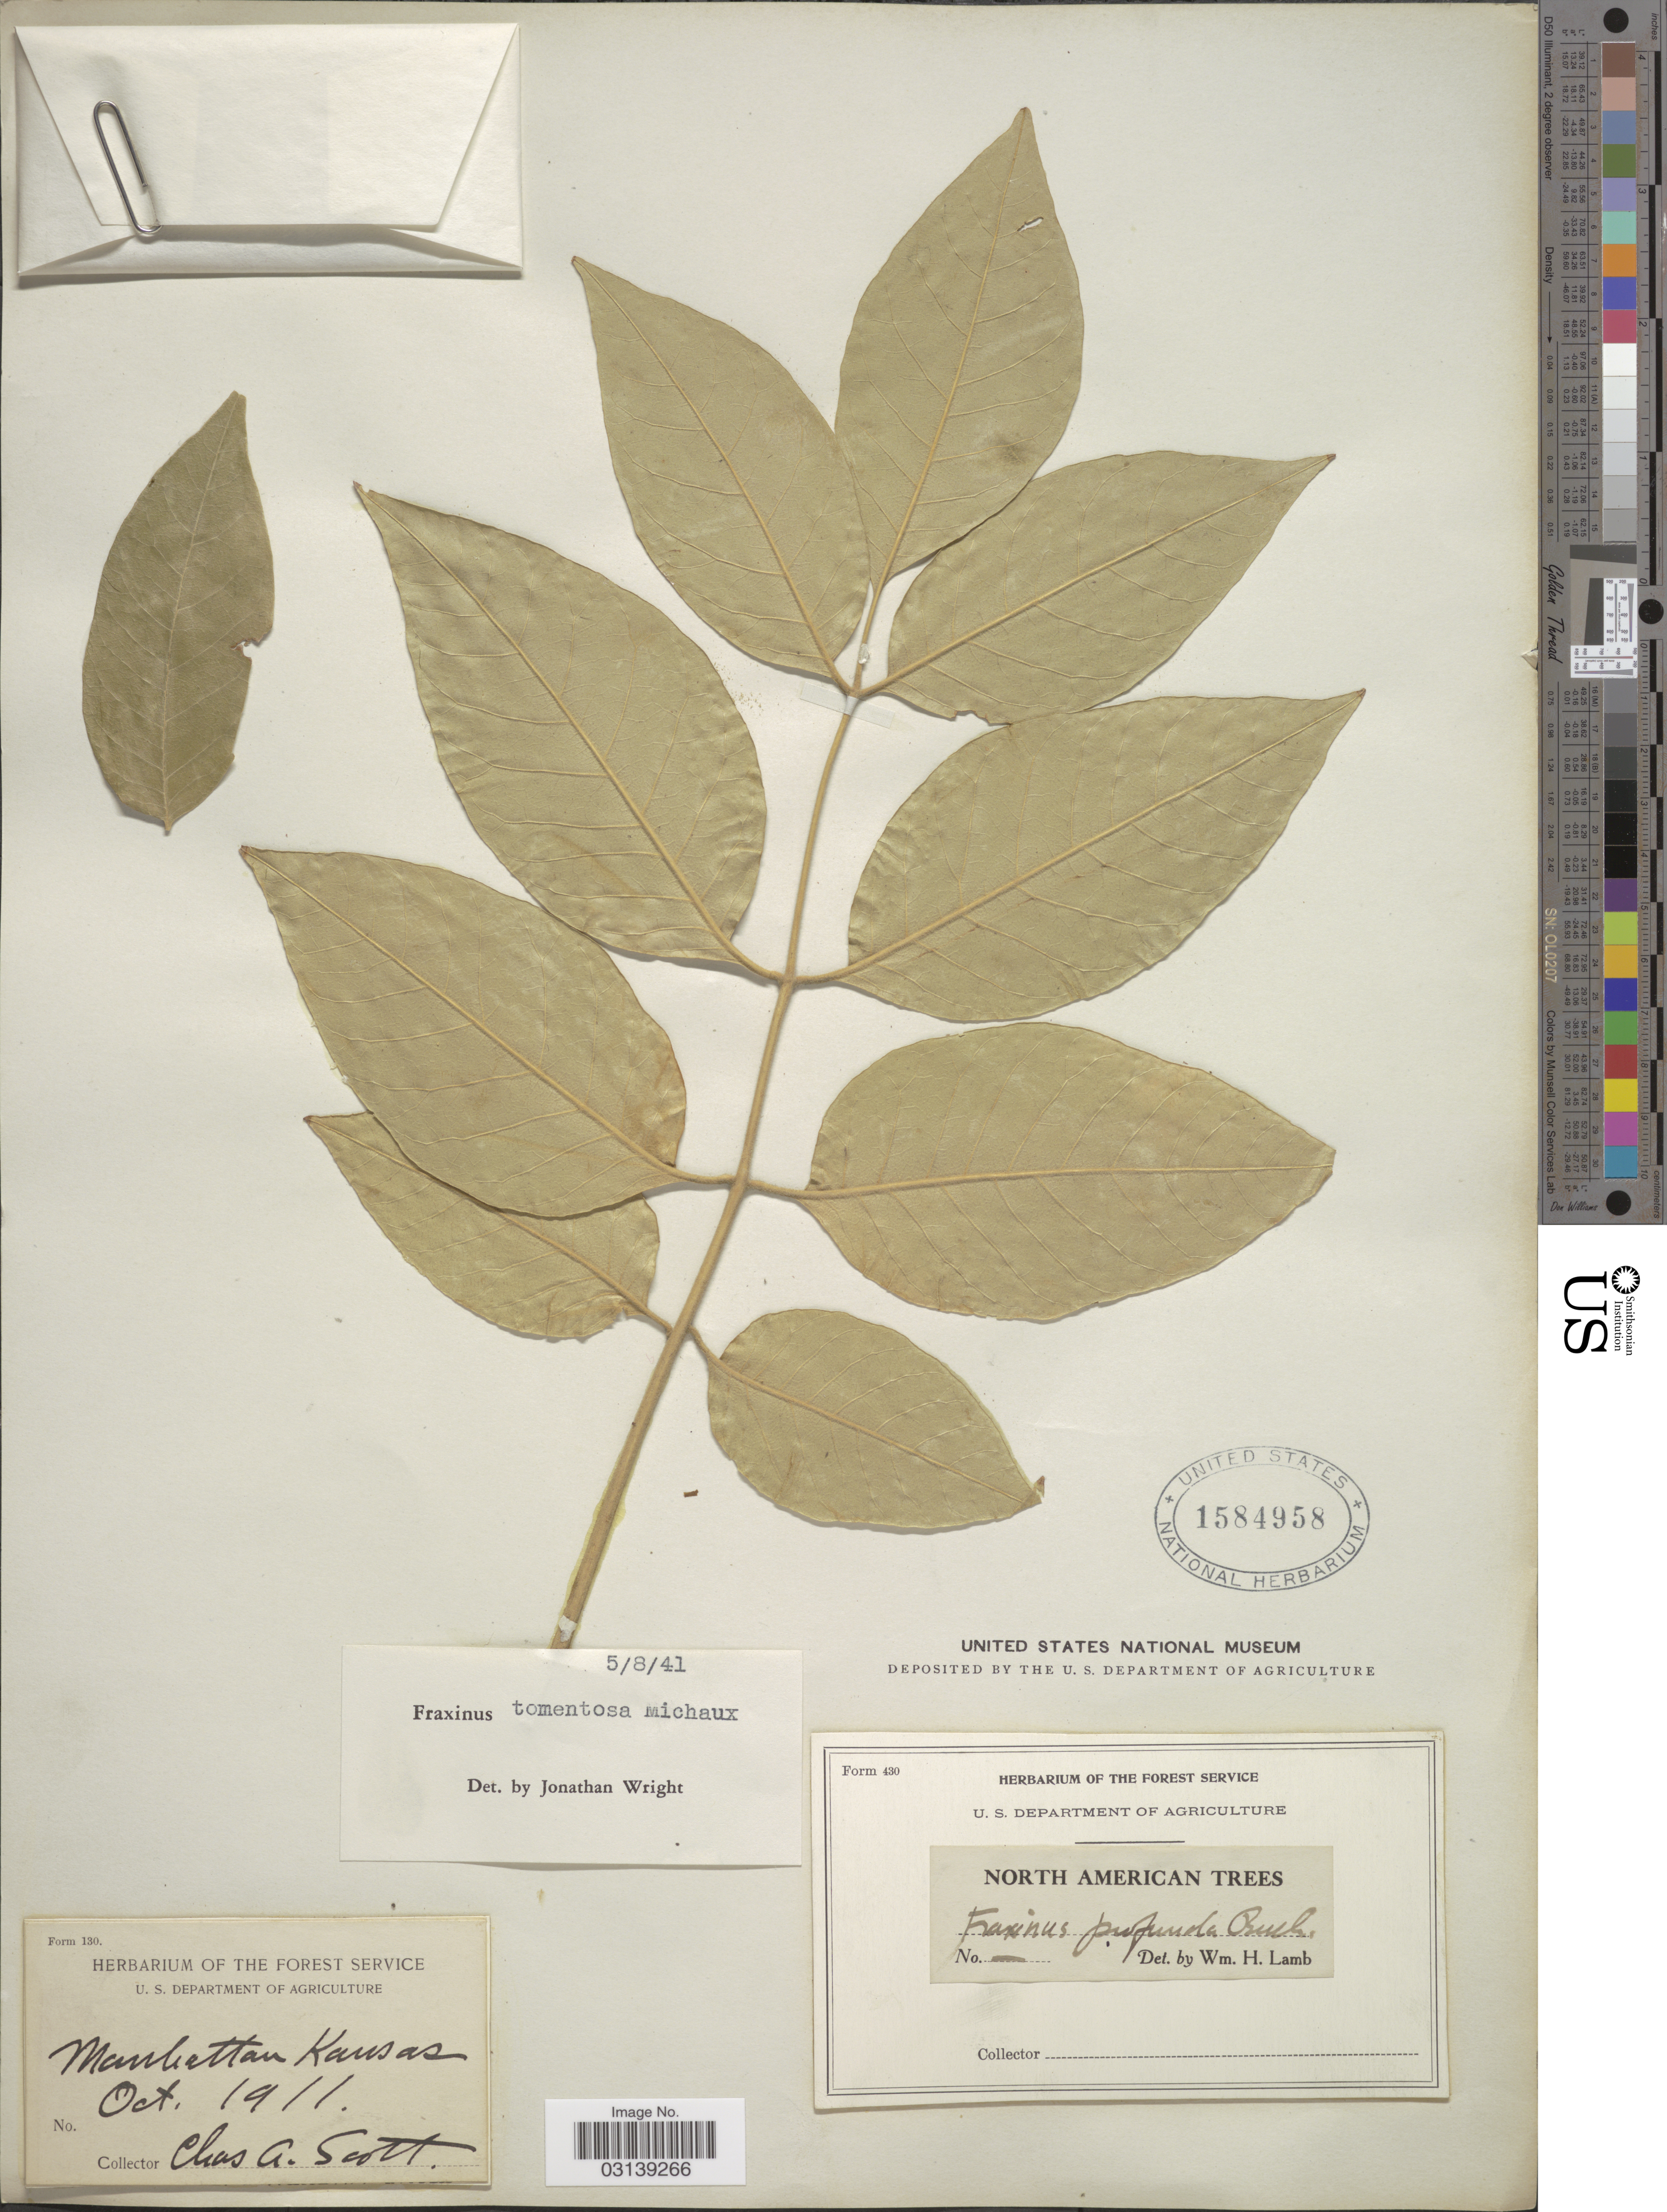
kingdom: Plantae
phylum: Tracheophyta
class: Magnoliopsida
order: Lamiales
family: Oleaceae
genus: Fraxinus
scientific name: Fraxinus profunda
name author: (Bush) Bush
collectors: C. Scott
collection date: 1911-10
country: United States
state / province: Kansas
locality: Manhattan.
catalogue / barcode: US 1584958